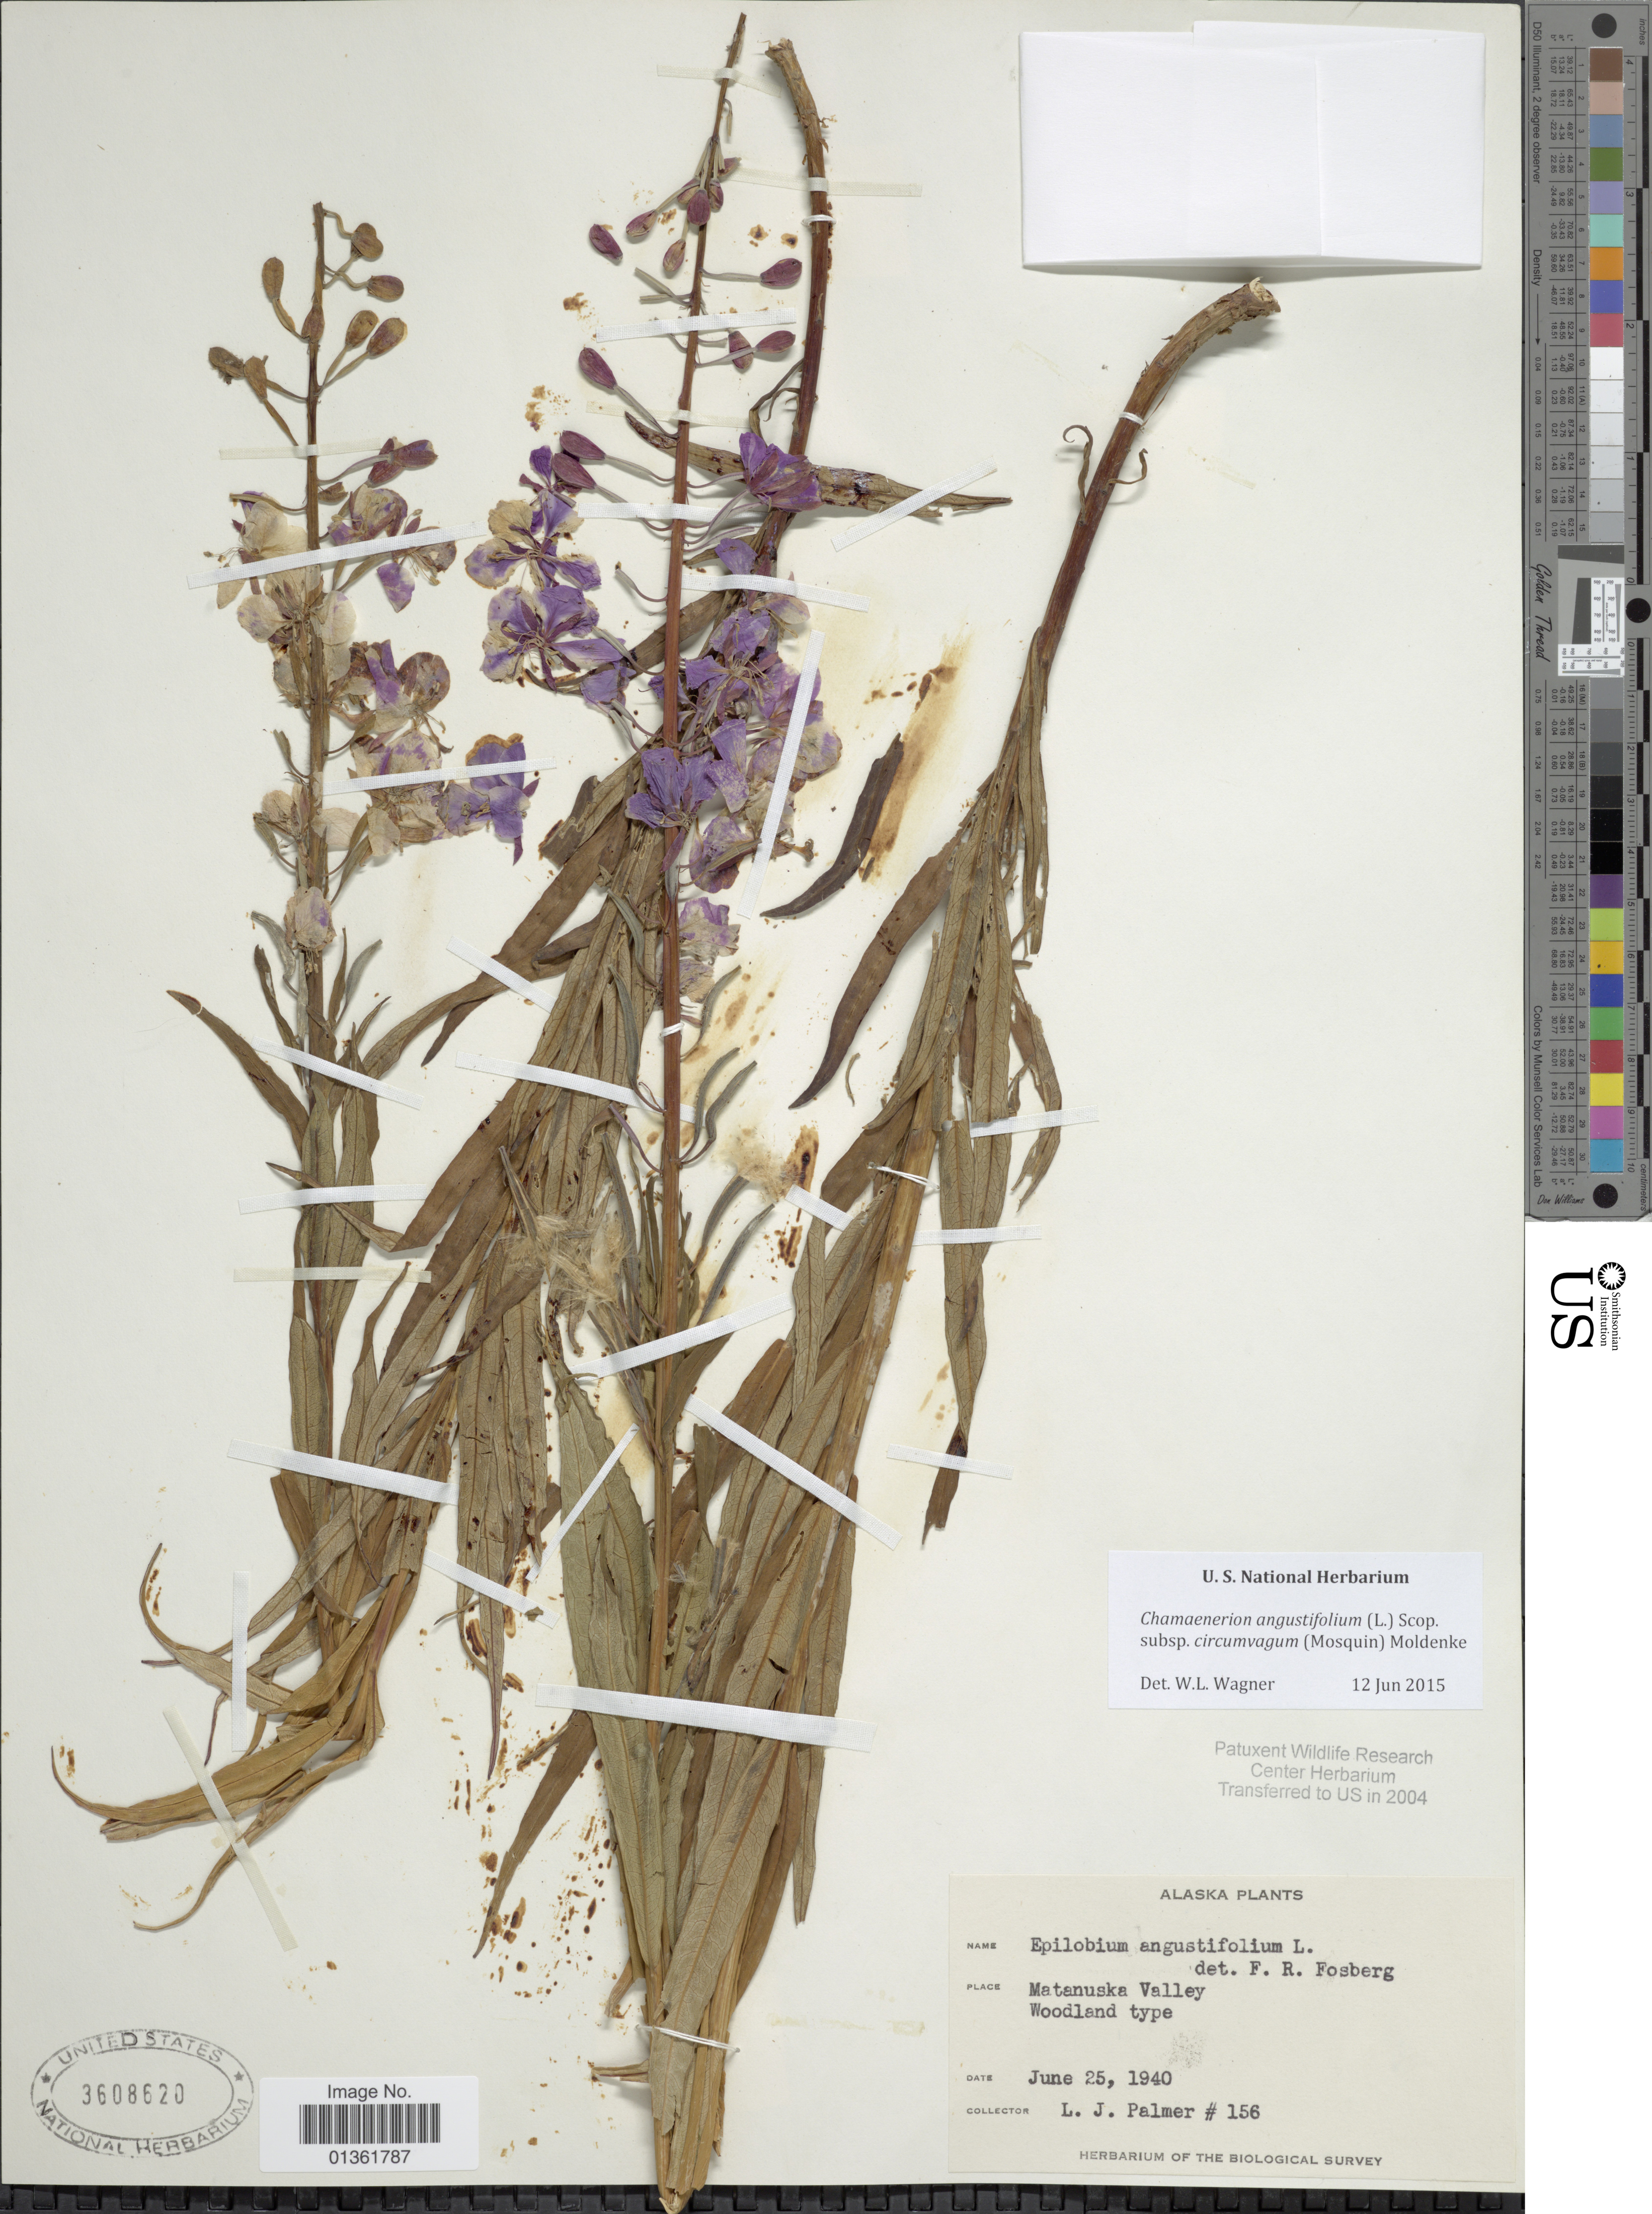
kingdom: Plantae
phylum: Tracheophyta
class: Magnoliopsida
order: Myrtales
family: Onagraceae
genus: Chamaenerion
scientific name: Chamaenerion angustifolium subsp. circumvagum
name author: (Mosquin) Moldenke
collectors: L. J. Palmer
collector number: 156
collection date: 1940-06-25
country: United States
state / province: Alaska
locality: Matanuska Valley.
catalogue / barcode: US 3608620